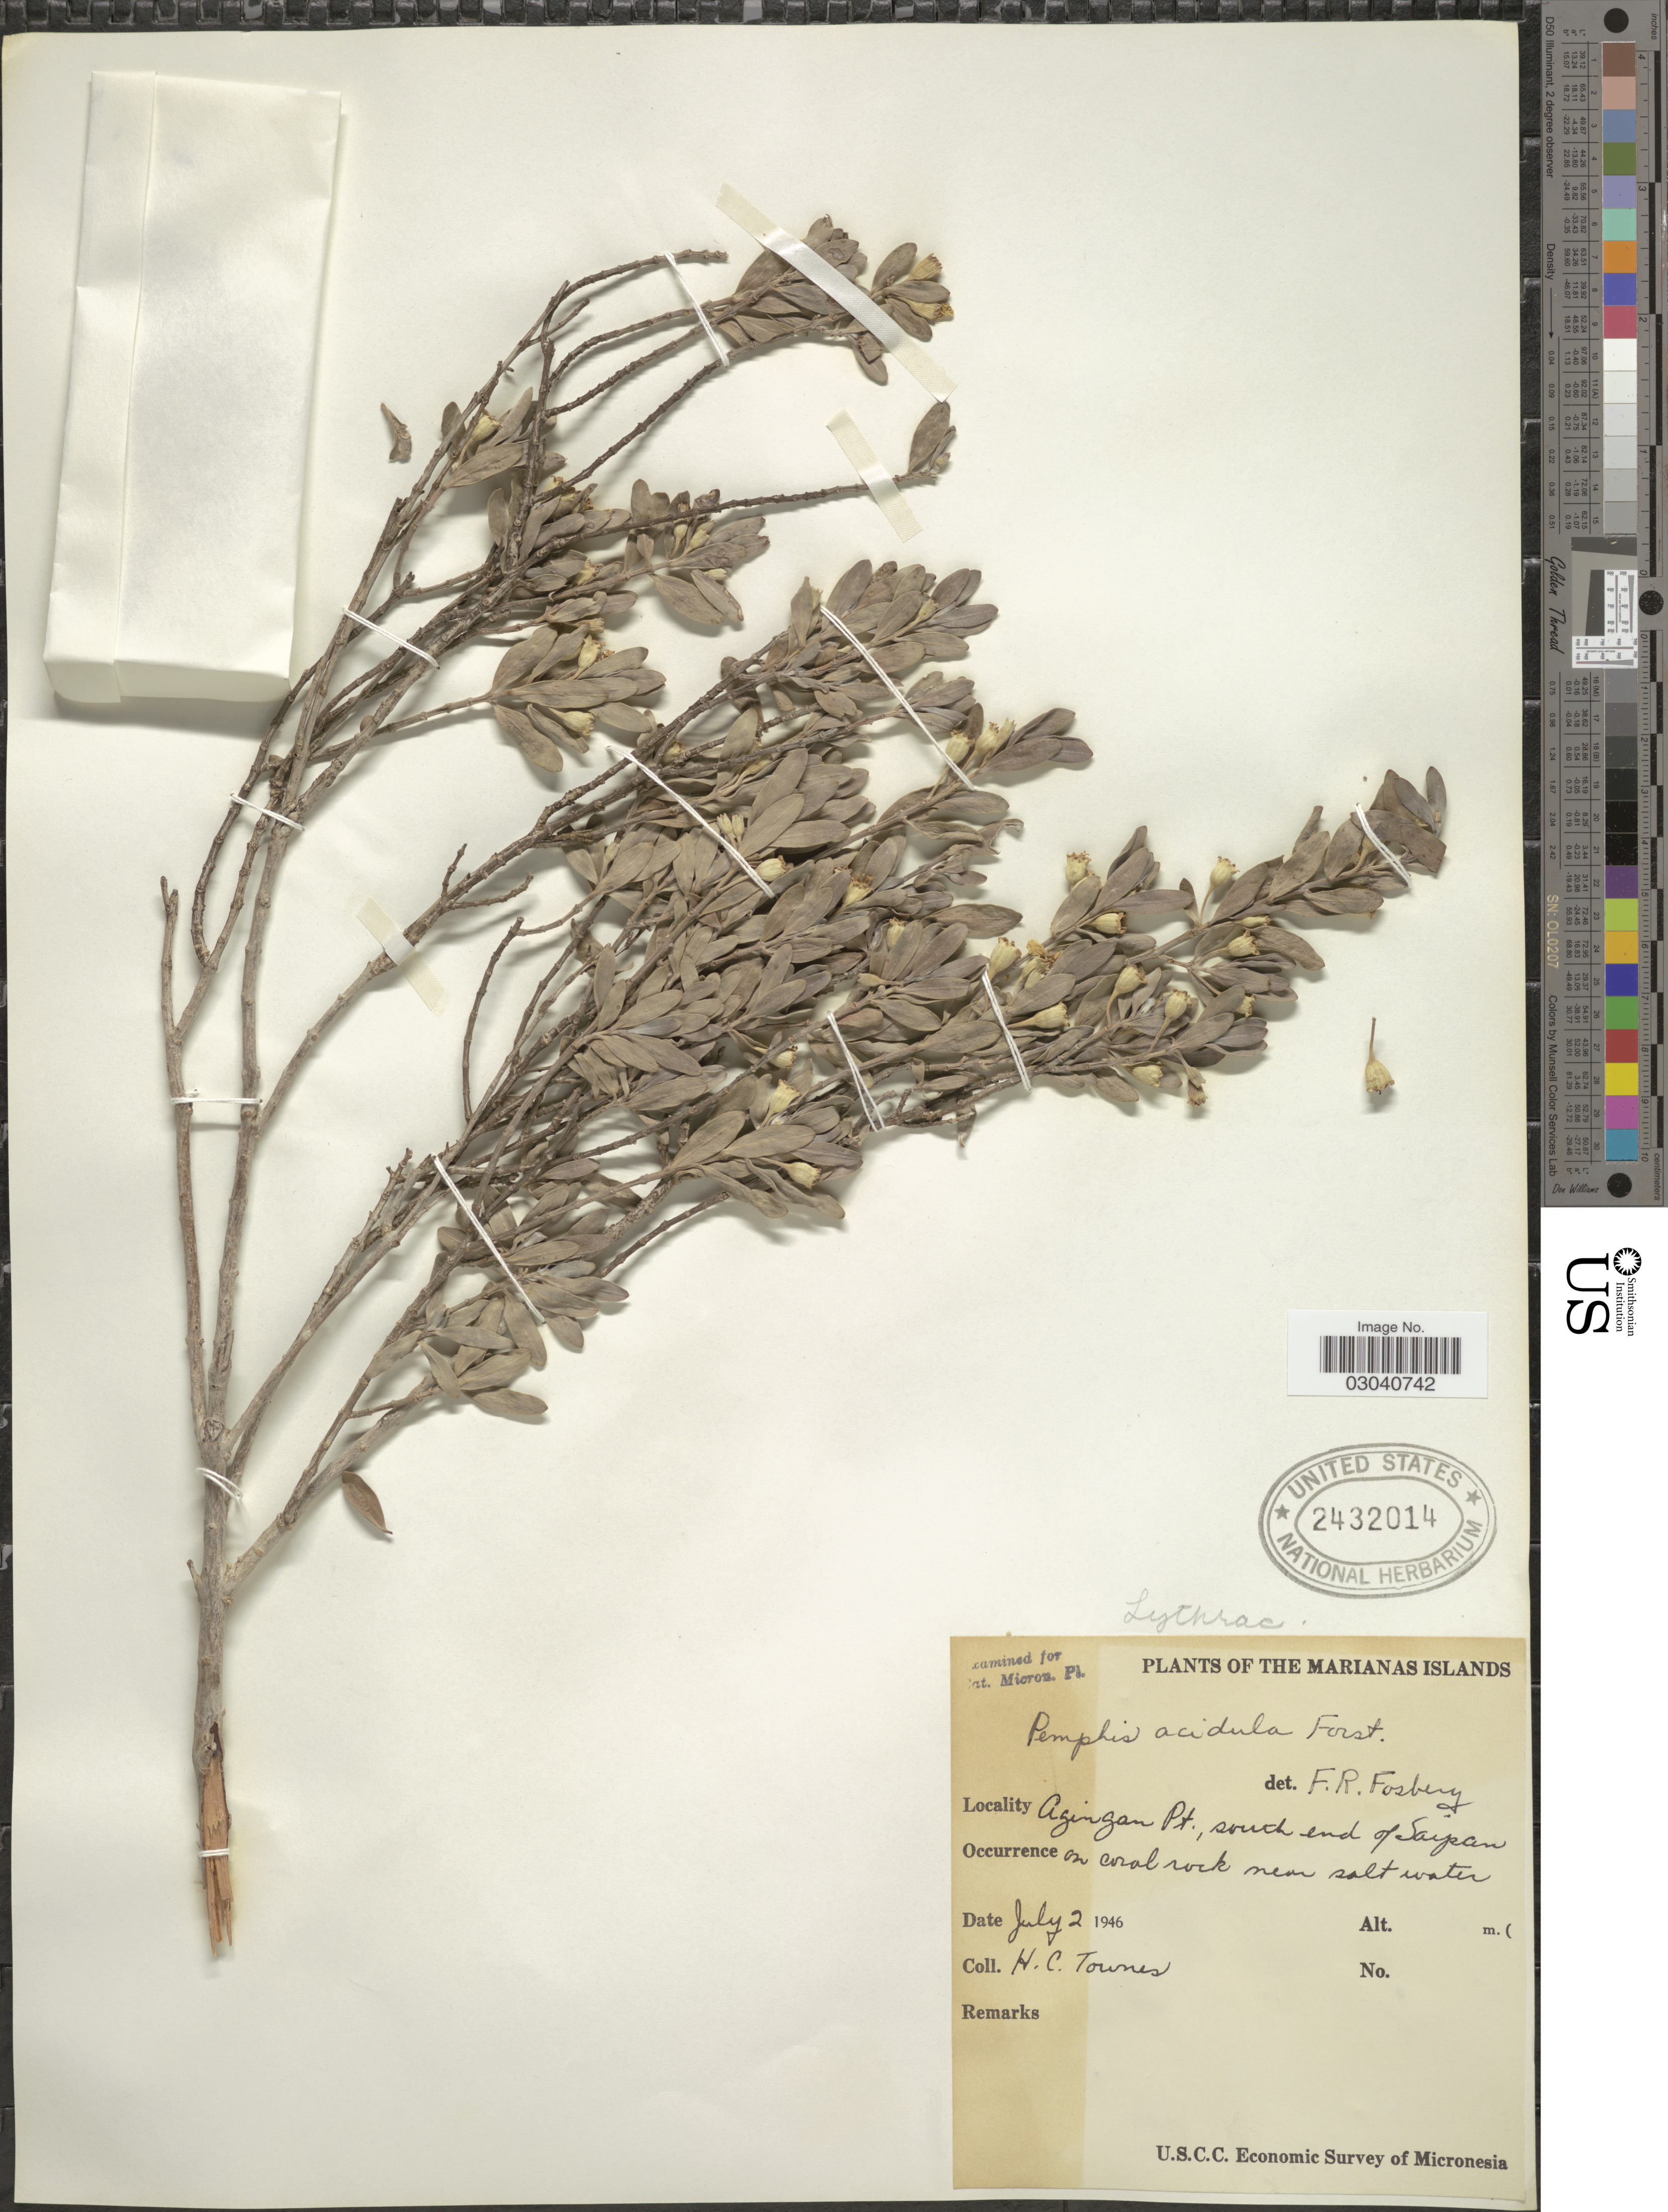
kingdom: Plantae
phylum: Tracheophyta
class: Magnoliopsida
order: Myrtales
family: Lythraceae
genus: Pemphis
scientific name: Pemphis acidula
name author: J.R. Forst. & G. Forst.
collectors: H. Townes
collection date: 1946-07-02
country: Northern Mariana Islands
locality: The Marianas Islands. Agingan Pt., south end of Saipan.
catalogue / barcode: US 2432014